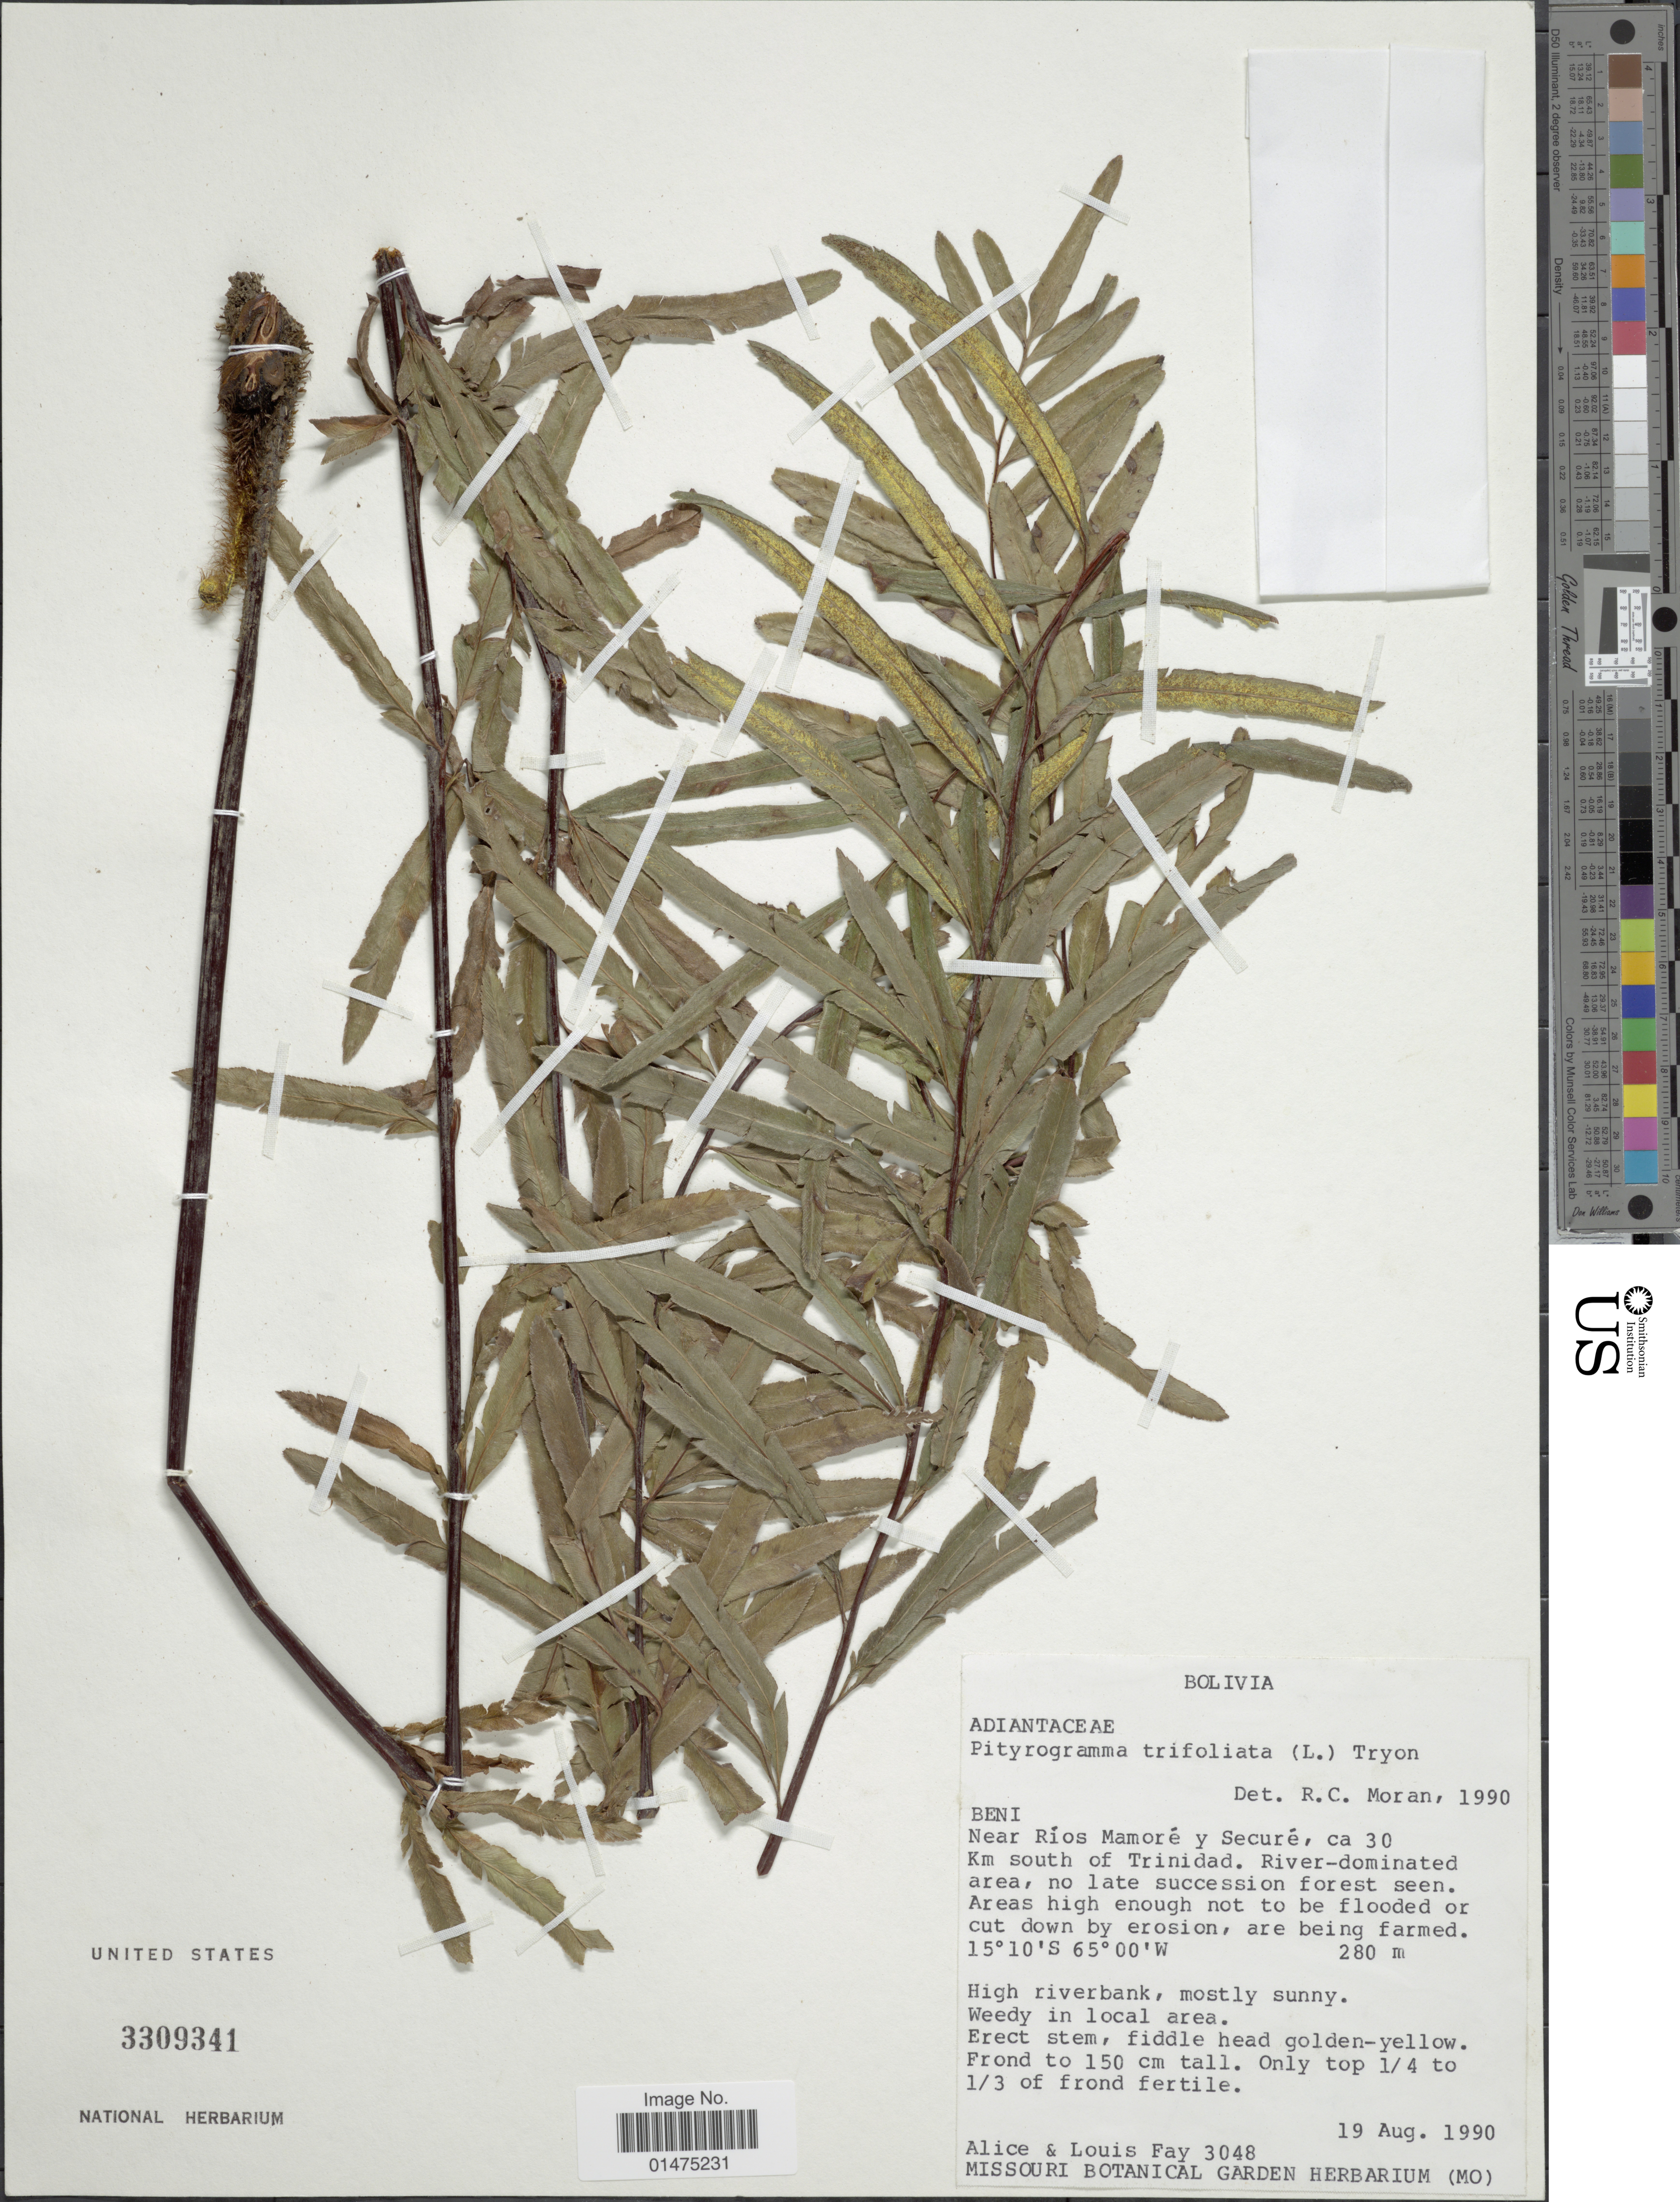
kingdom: Plantae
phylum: Tracheophyta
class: Polypodiopsida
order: Polypodiales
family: Pteridaceae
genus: Pityrogramma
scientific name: Pityrogramma trifoliata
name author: (L.) R.M. Tryon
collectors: A. Fay & L. Fay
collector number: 3048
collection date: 1990-08-19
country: Bolivia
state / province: Beni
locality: Near Ríos Mamoré y Securé, ca 30 km south of Trinidad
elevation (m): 280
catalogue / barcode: US 3309341